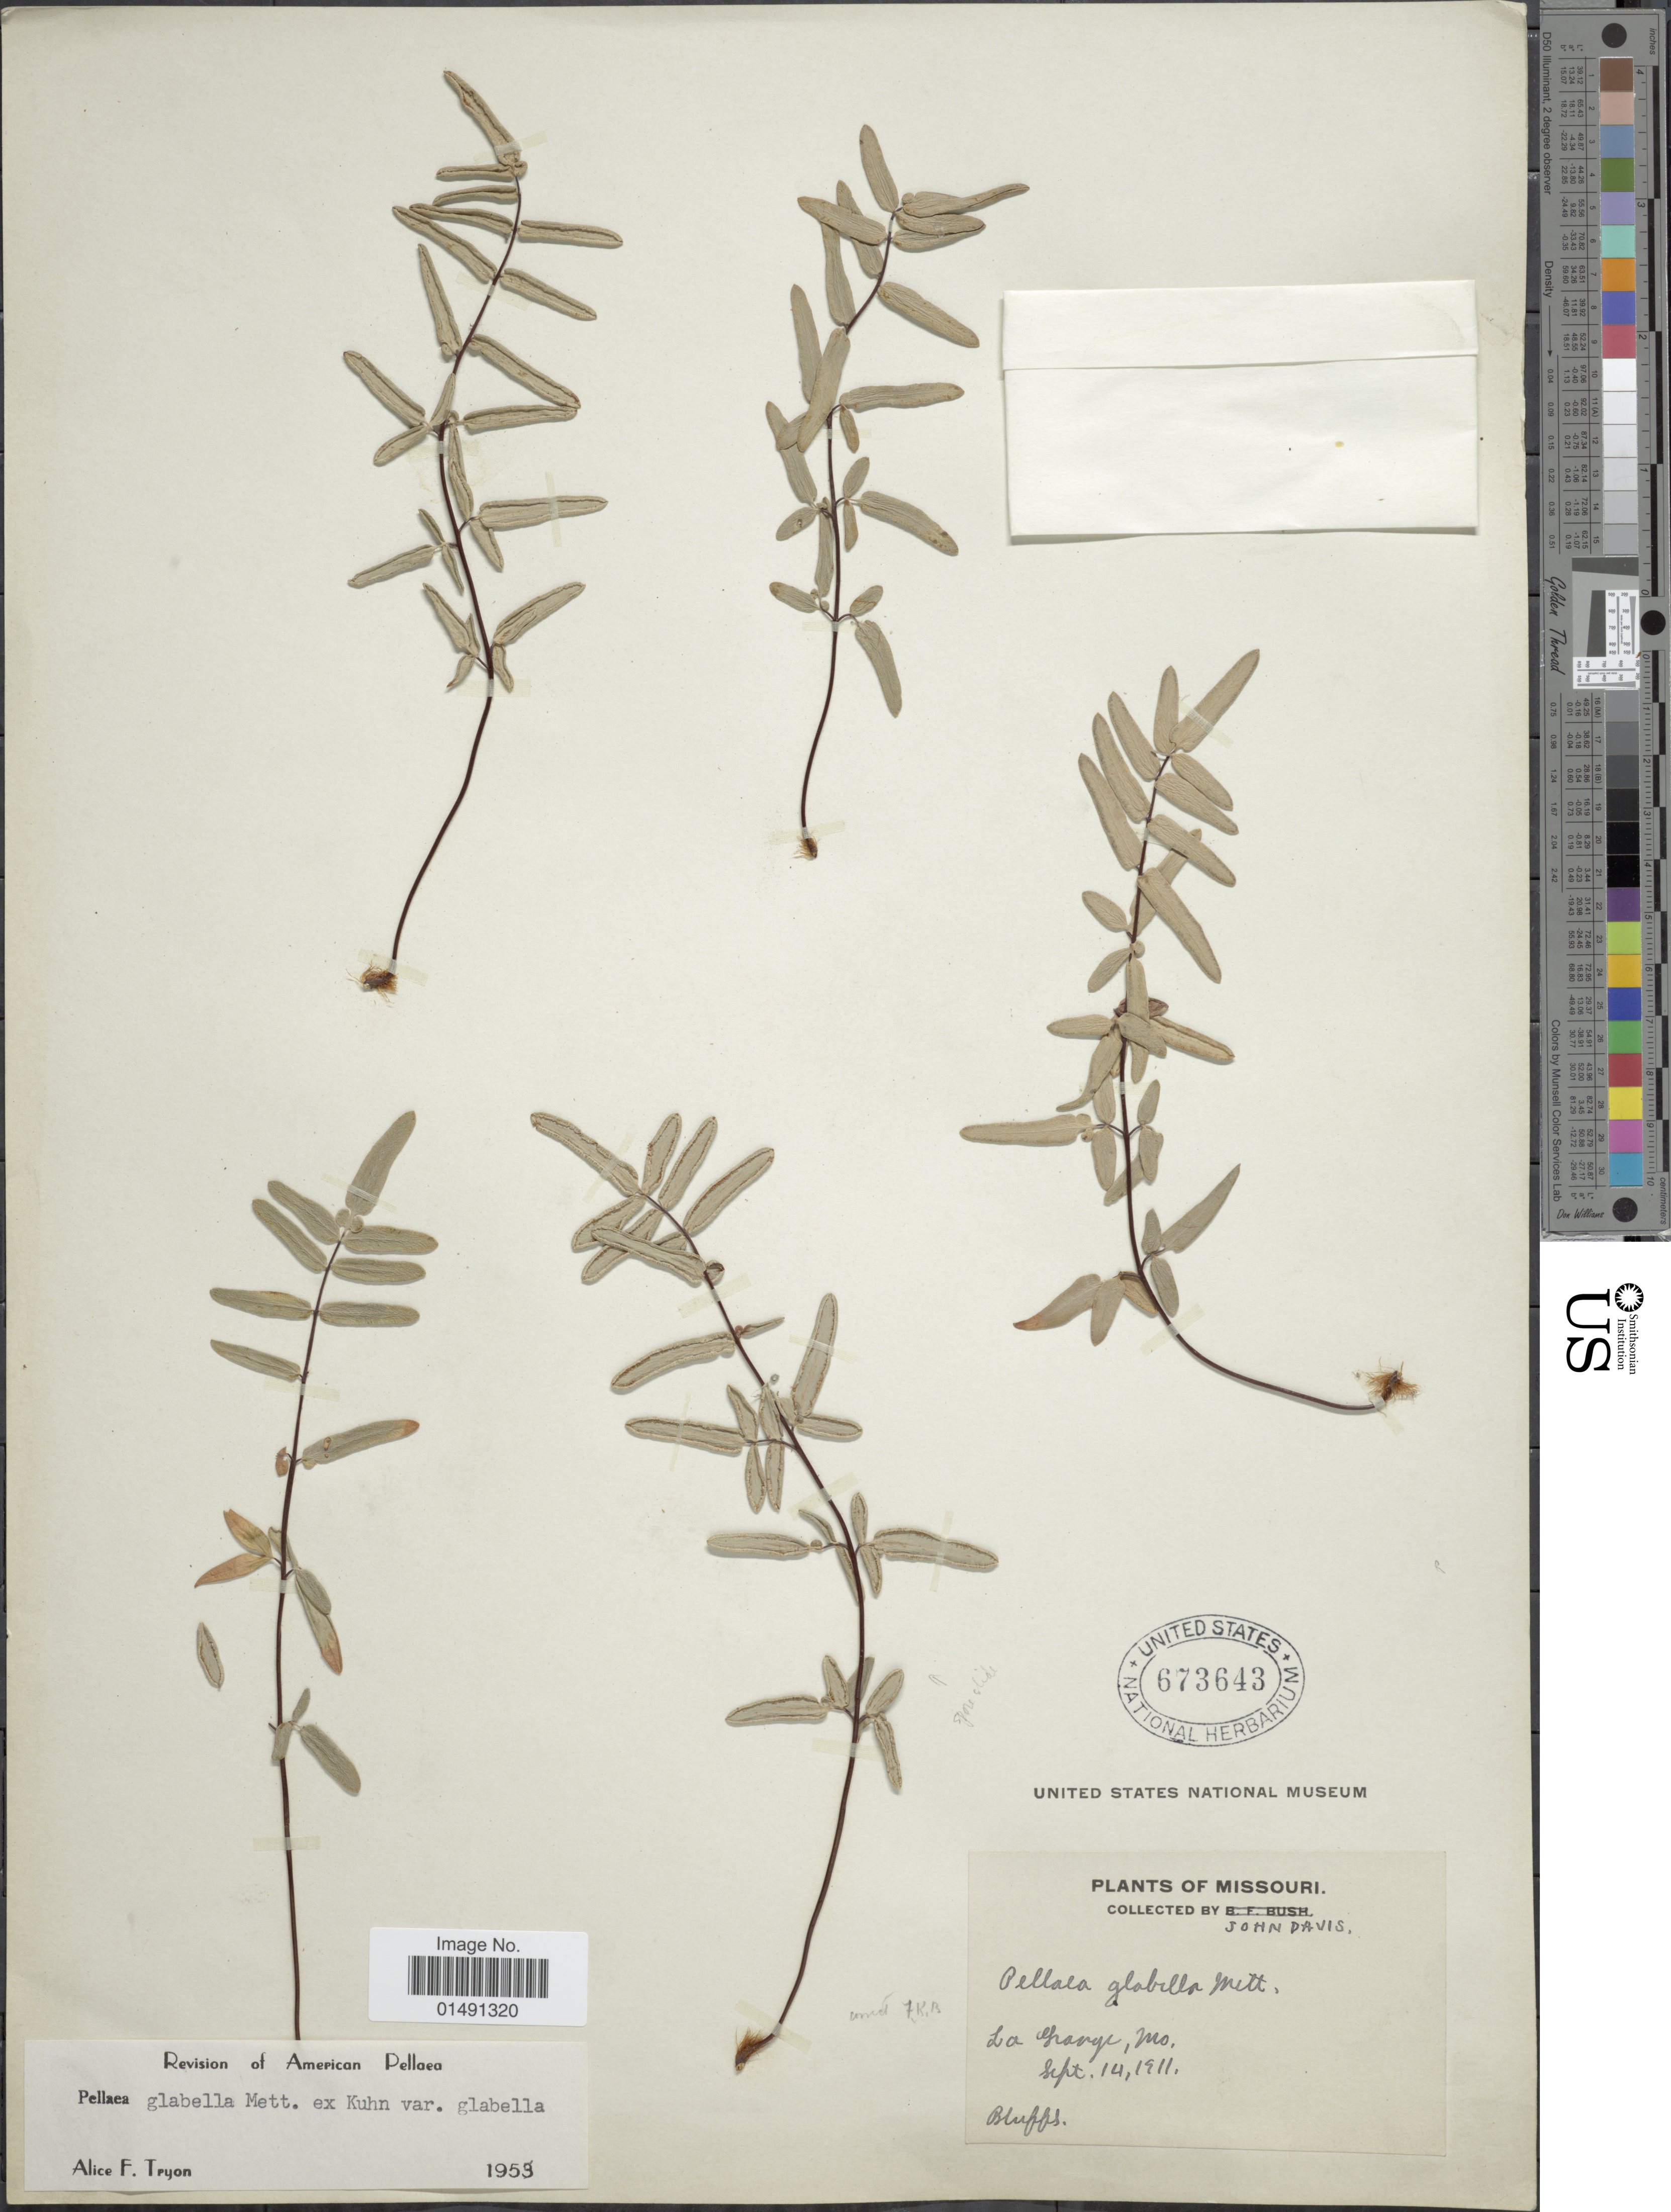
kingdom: Plantae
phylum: Tracheophyta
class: Polypodiopsida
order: Polypodiales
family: Pteridaceae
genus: Pellaea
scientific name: Pellaea glabella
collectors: J. Davis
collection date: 1911-09-14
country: United States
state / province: Missouri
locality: La Gravge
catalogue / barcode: US 673643